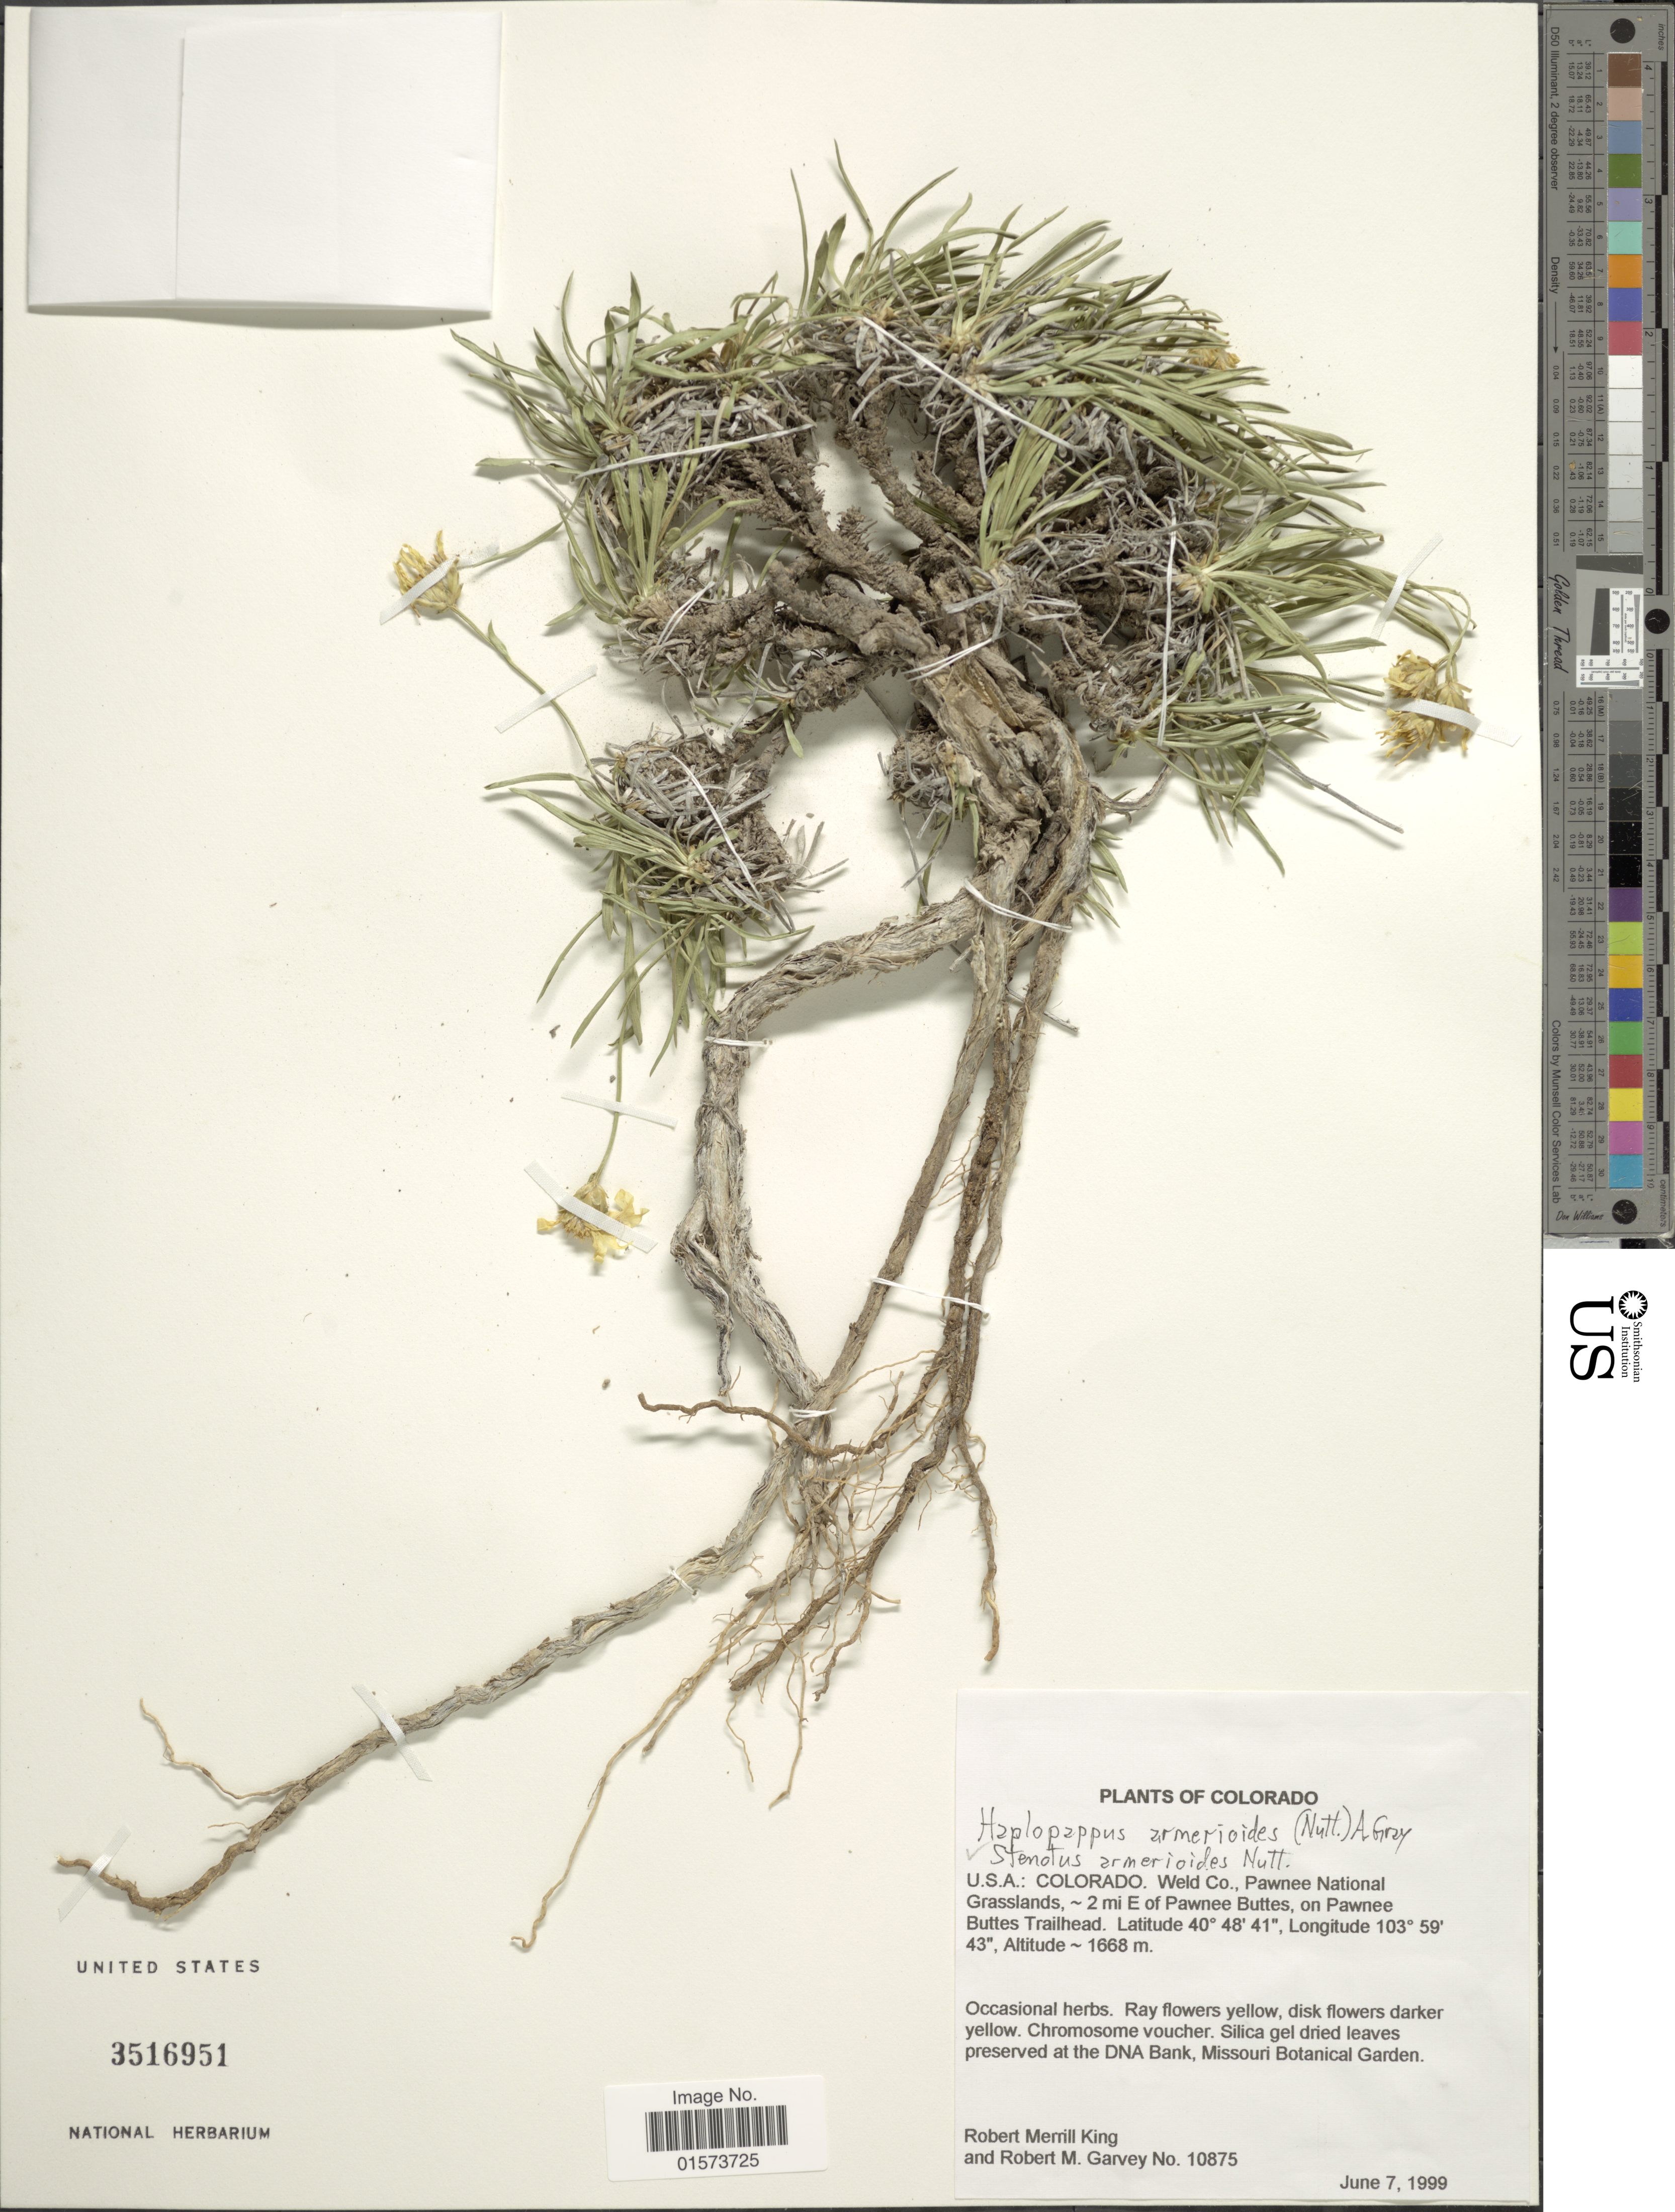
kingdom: Plantae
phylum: Tracheophyta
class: Magnoliopsida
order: Asterales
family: Asteraceae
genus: Stenotus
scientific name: Stenotus armerioides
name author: Nutt.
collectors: R. M. King & R. Garvey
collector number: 10875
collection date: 1999-06-07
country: United States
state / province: Colorado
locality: Weld Co., Pawnee National Grasslands, 2 mi E of Pawnee Buttes, on Pawnee Buttes Trailhead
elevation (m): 1668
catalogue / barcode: US 3516951